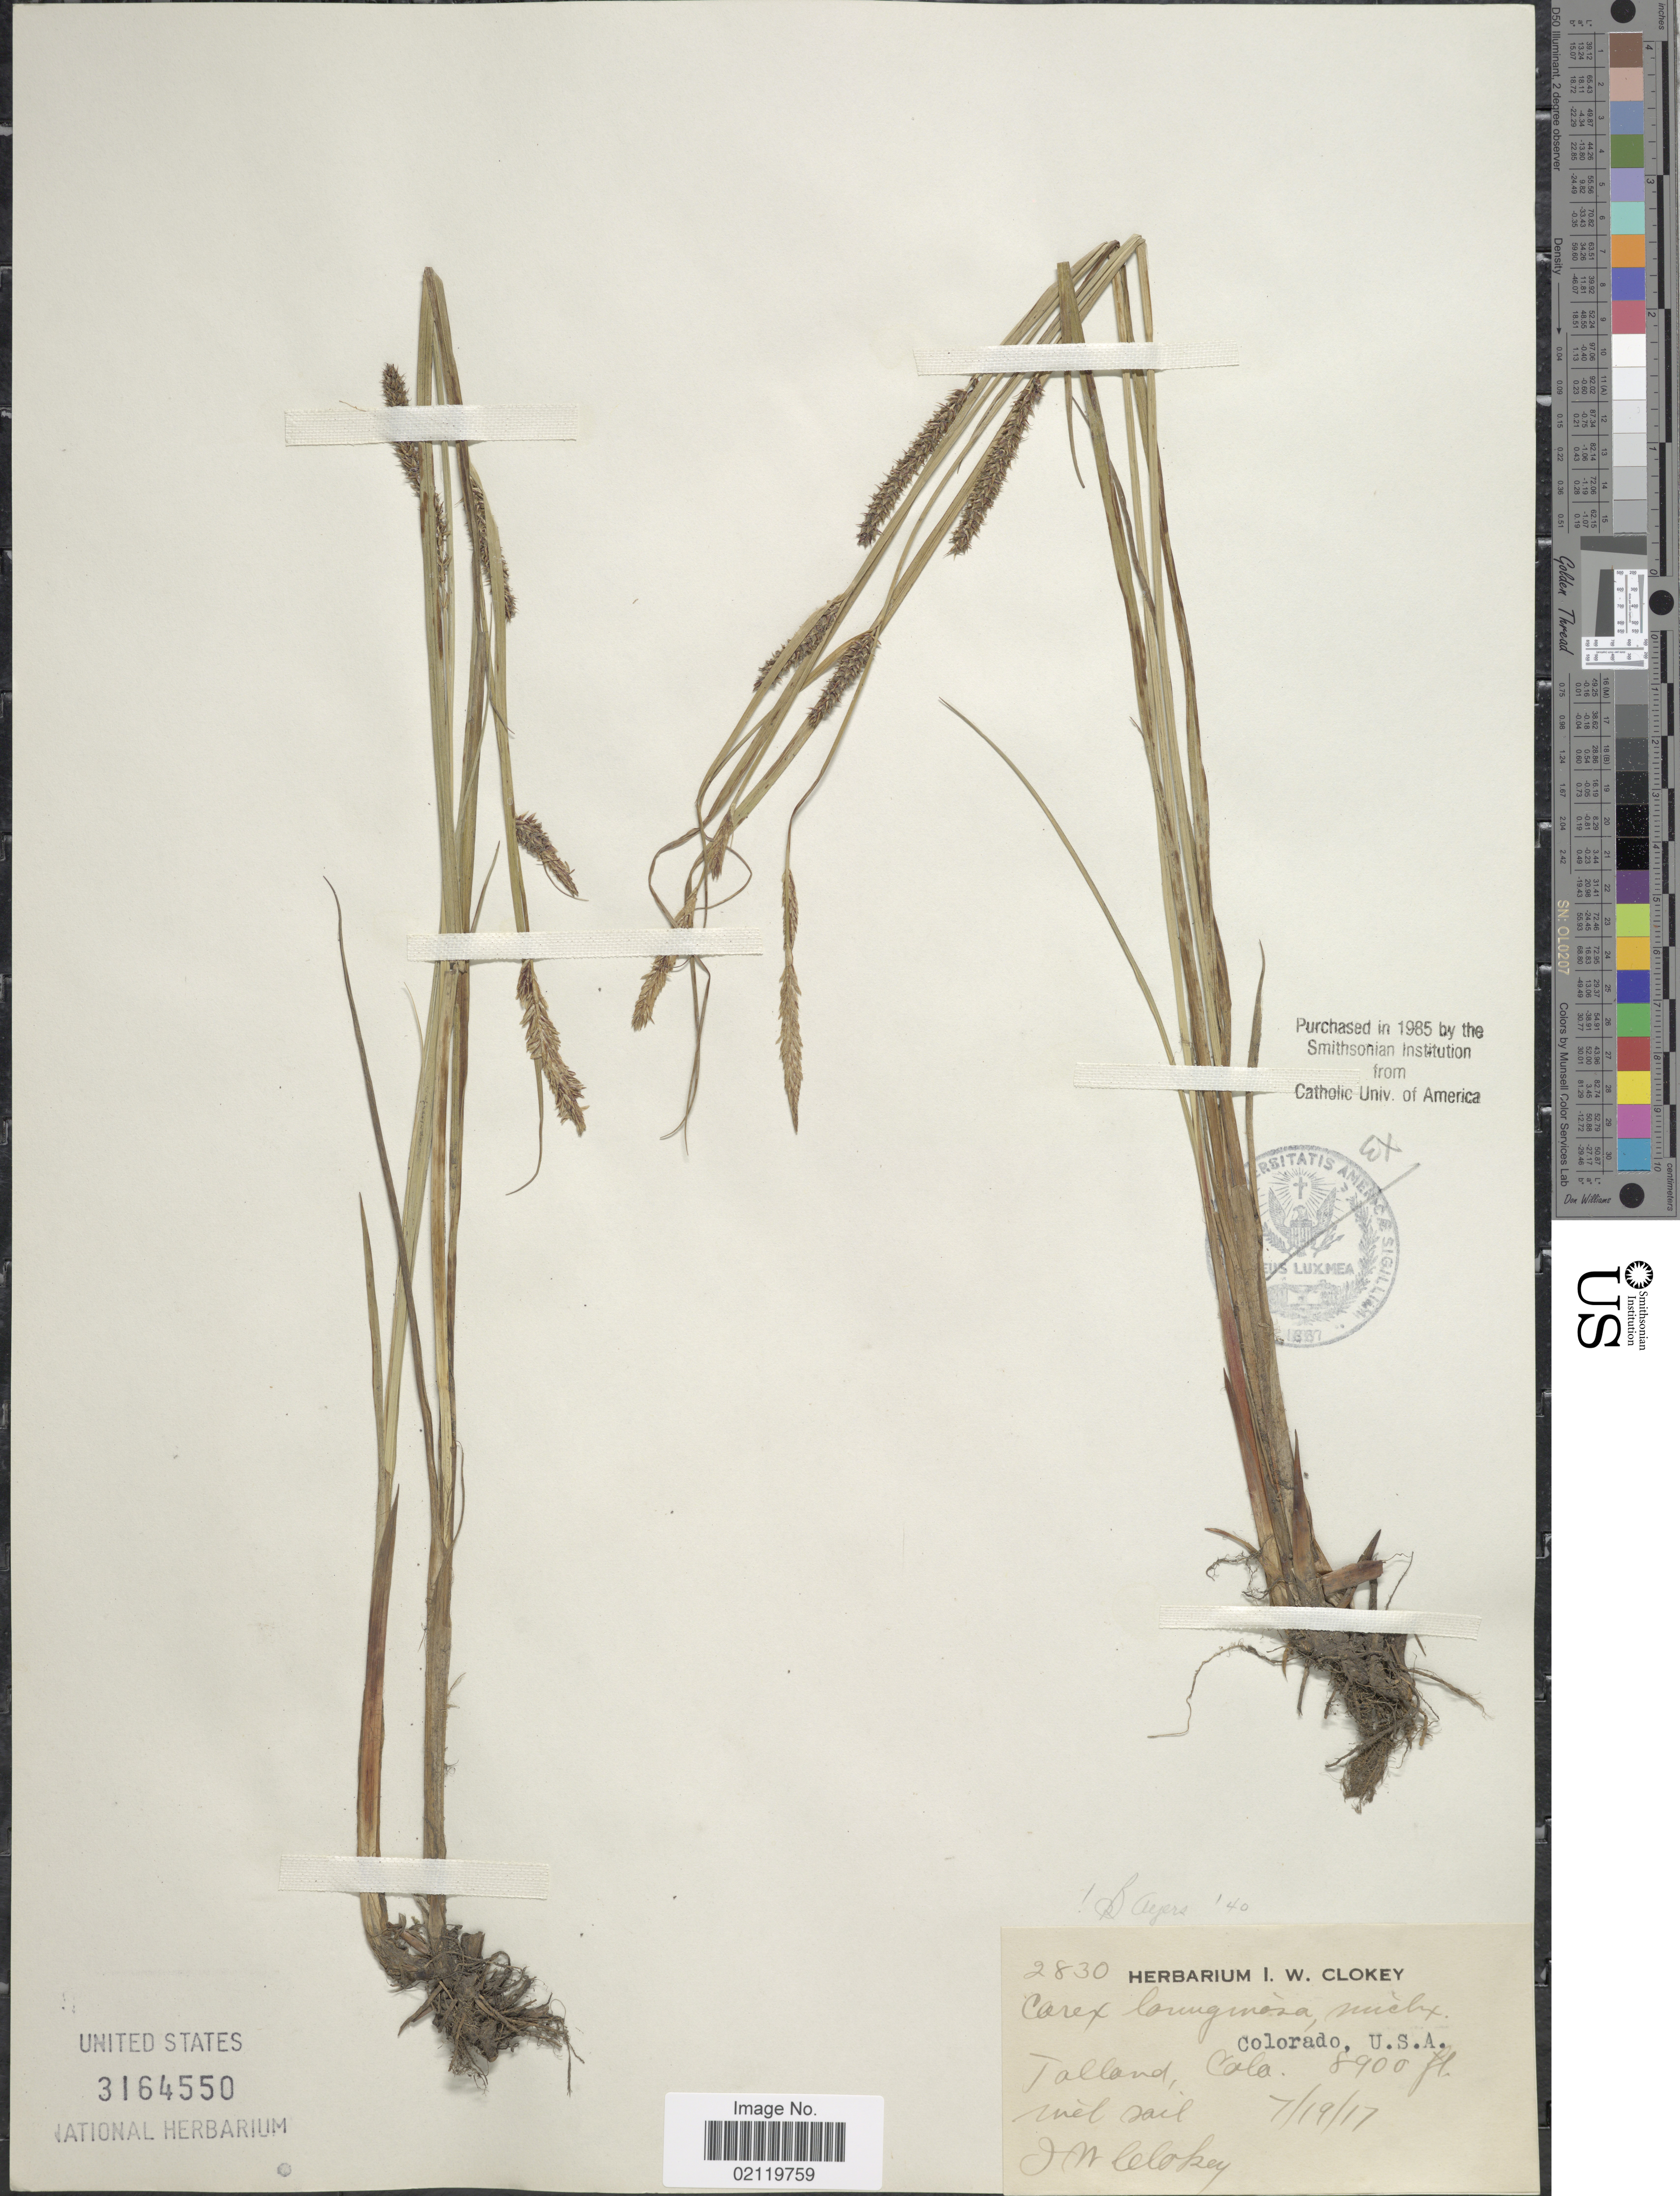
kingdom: Plantae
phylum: Tracheophyta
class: Liliopsida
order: Poales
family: Cyperaceae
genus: Carex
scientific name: Carex pellita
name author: Muhl. ex Willd.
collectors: I. W. Clokey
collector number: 2830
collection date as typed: Transcribed d/m/y: 19/7/17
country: United States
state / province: Colorado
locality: U.S.A. Talland, Colo.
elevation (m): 2713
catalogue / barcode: US 3164550